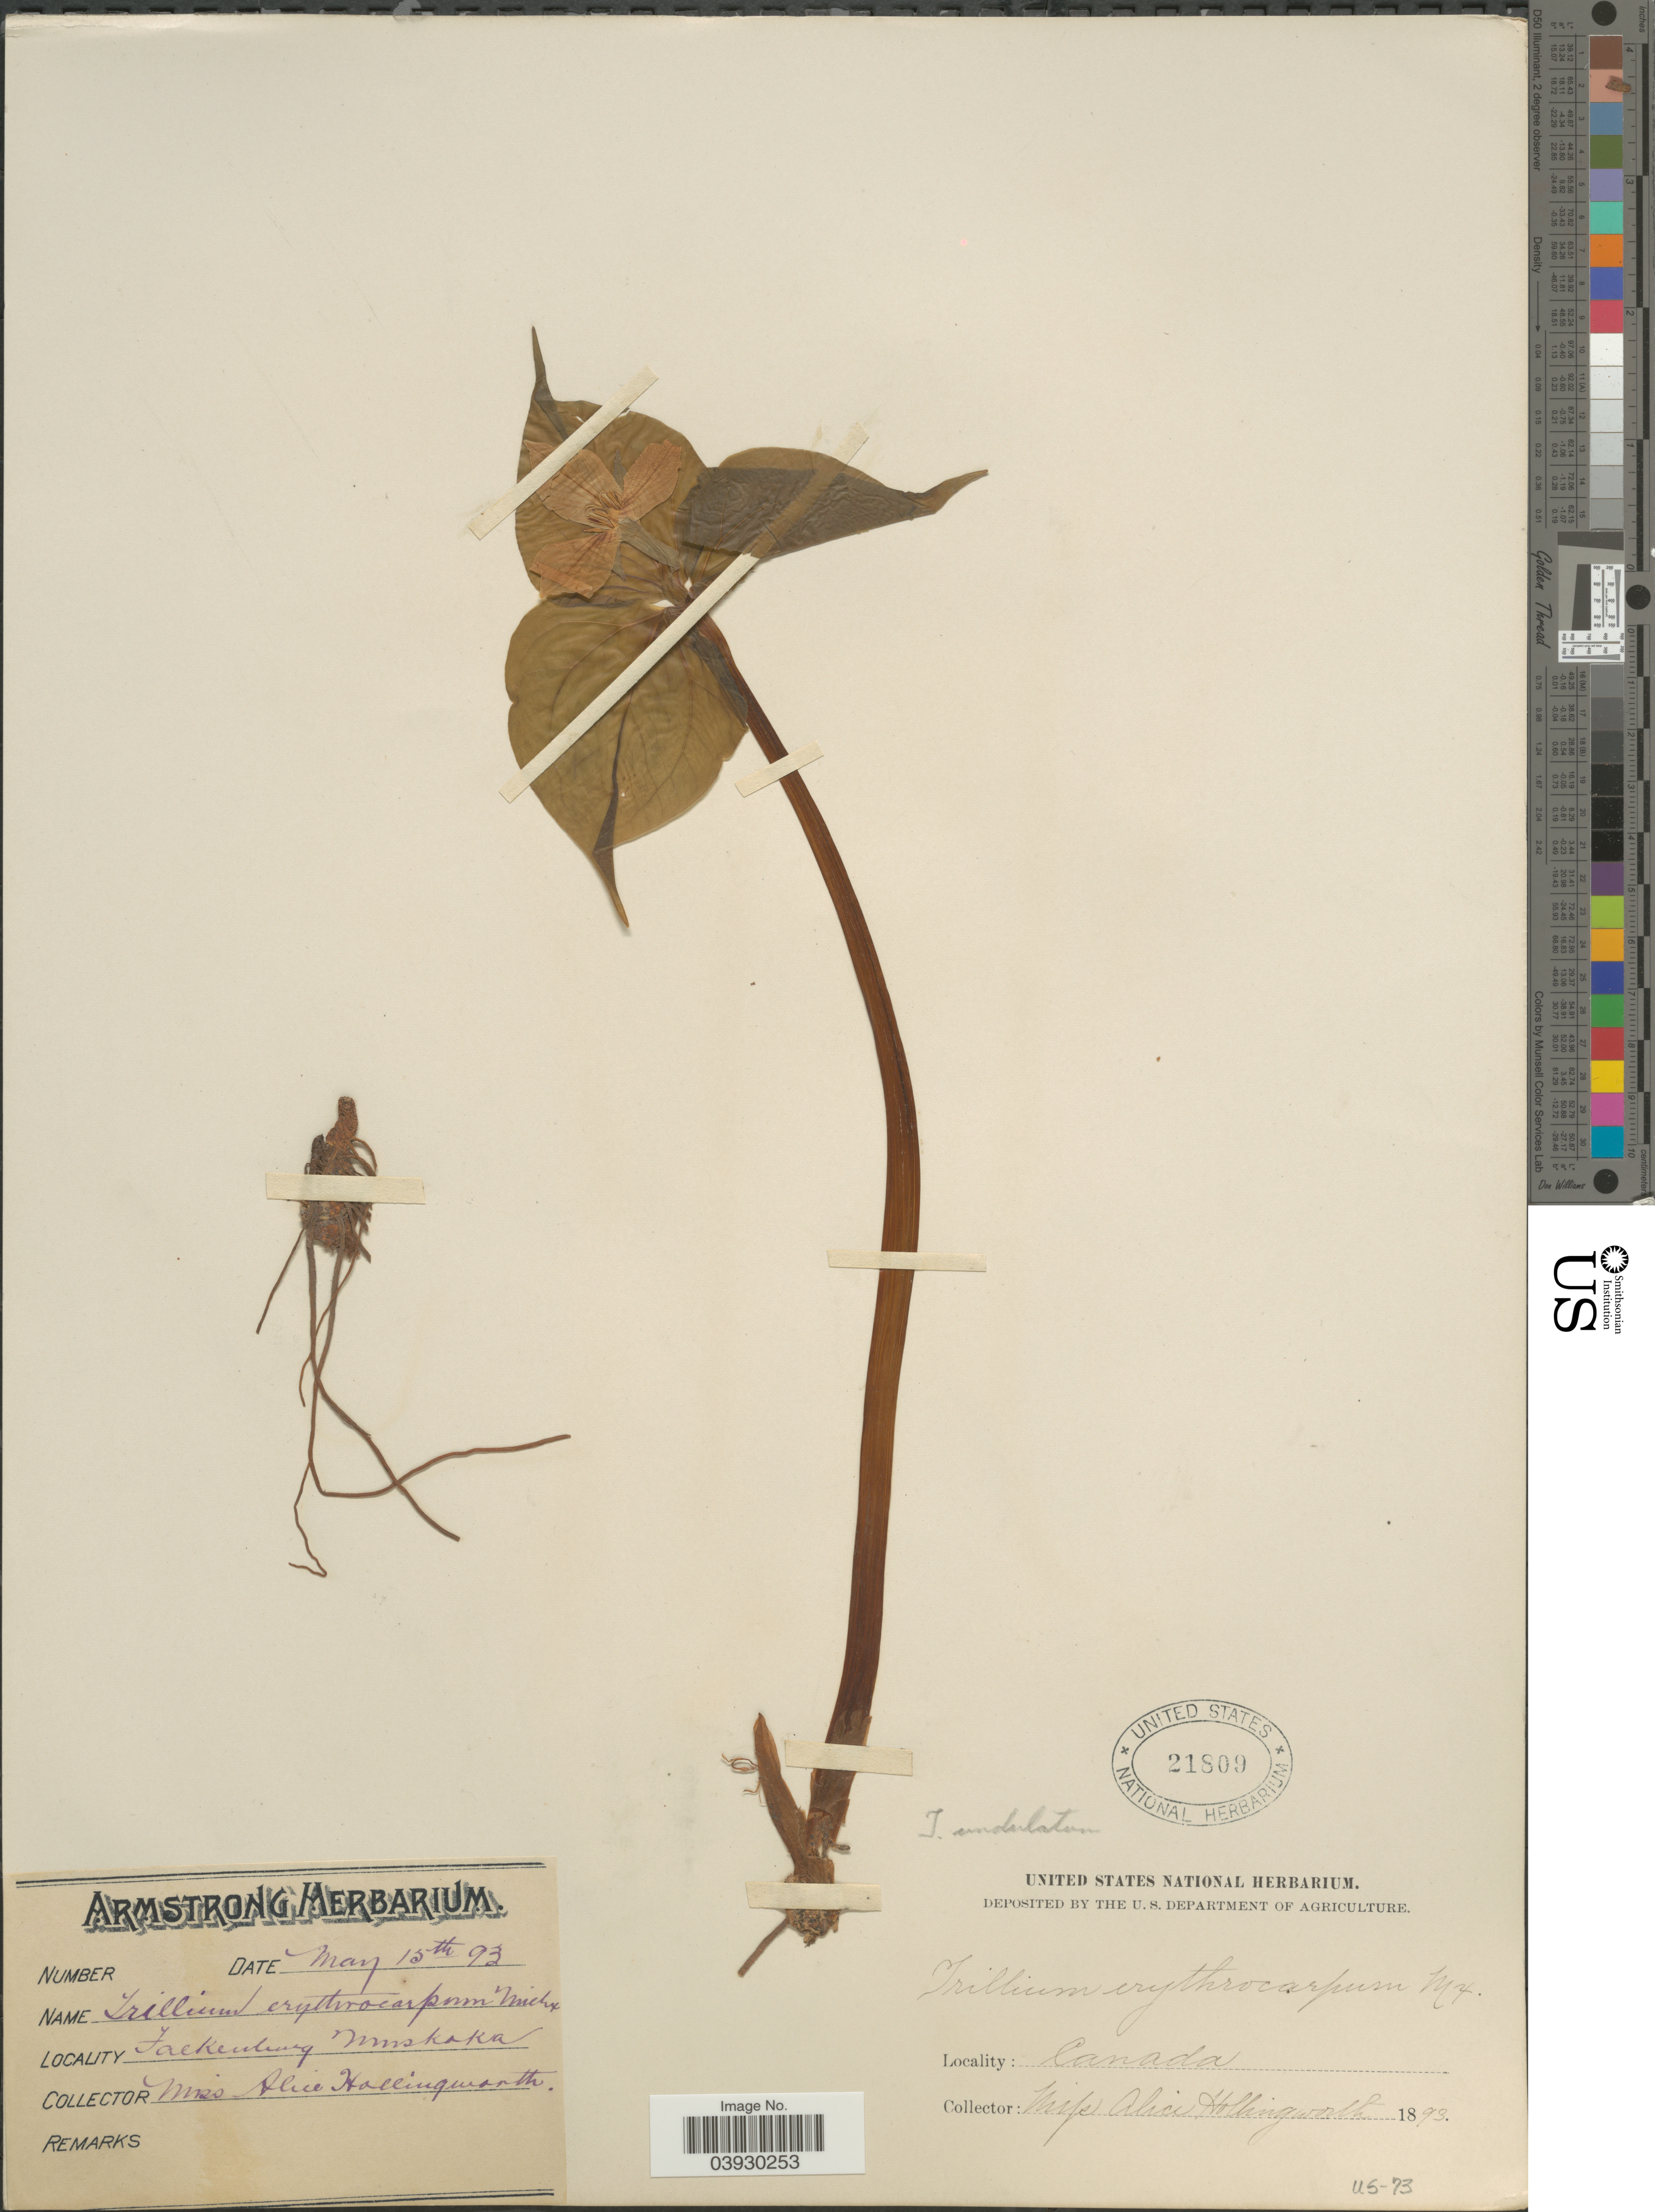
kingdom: Plantae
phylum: Tracheophyta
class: Liliopsida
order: Liliales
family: Melanthiaceae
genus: Trillium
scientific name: Trillium undulatum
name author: Willd.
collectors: A. Hollingsworth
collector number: US-73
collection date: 1893-05-15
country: Canada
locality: Jackensburg Muskoka.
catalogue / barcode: US 21809